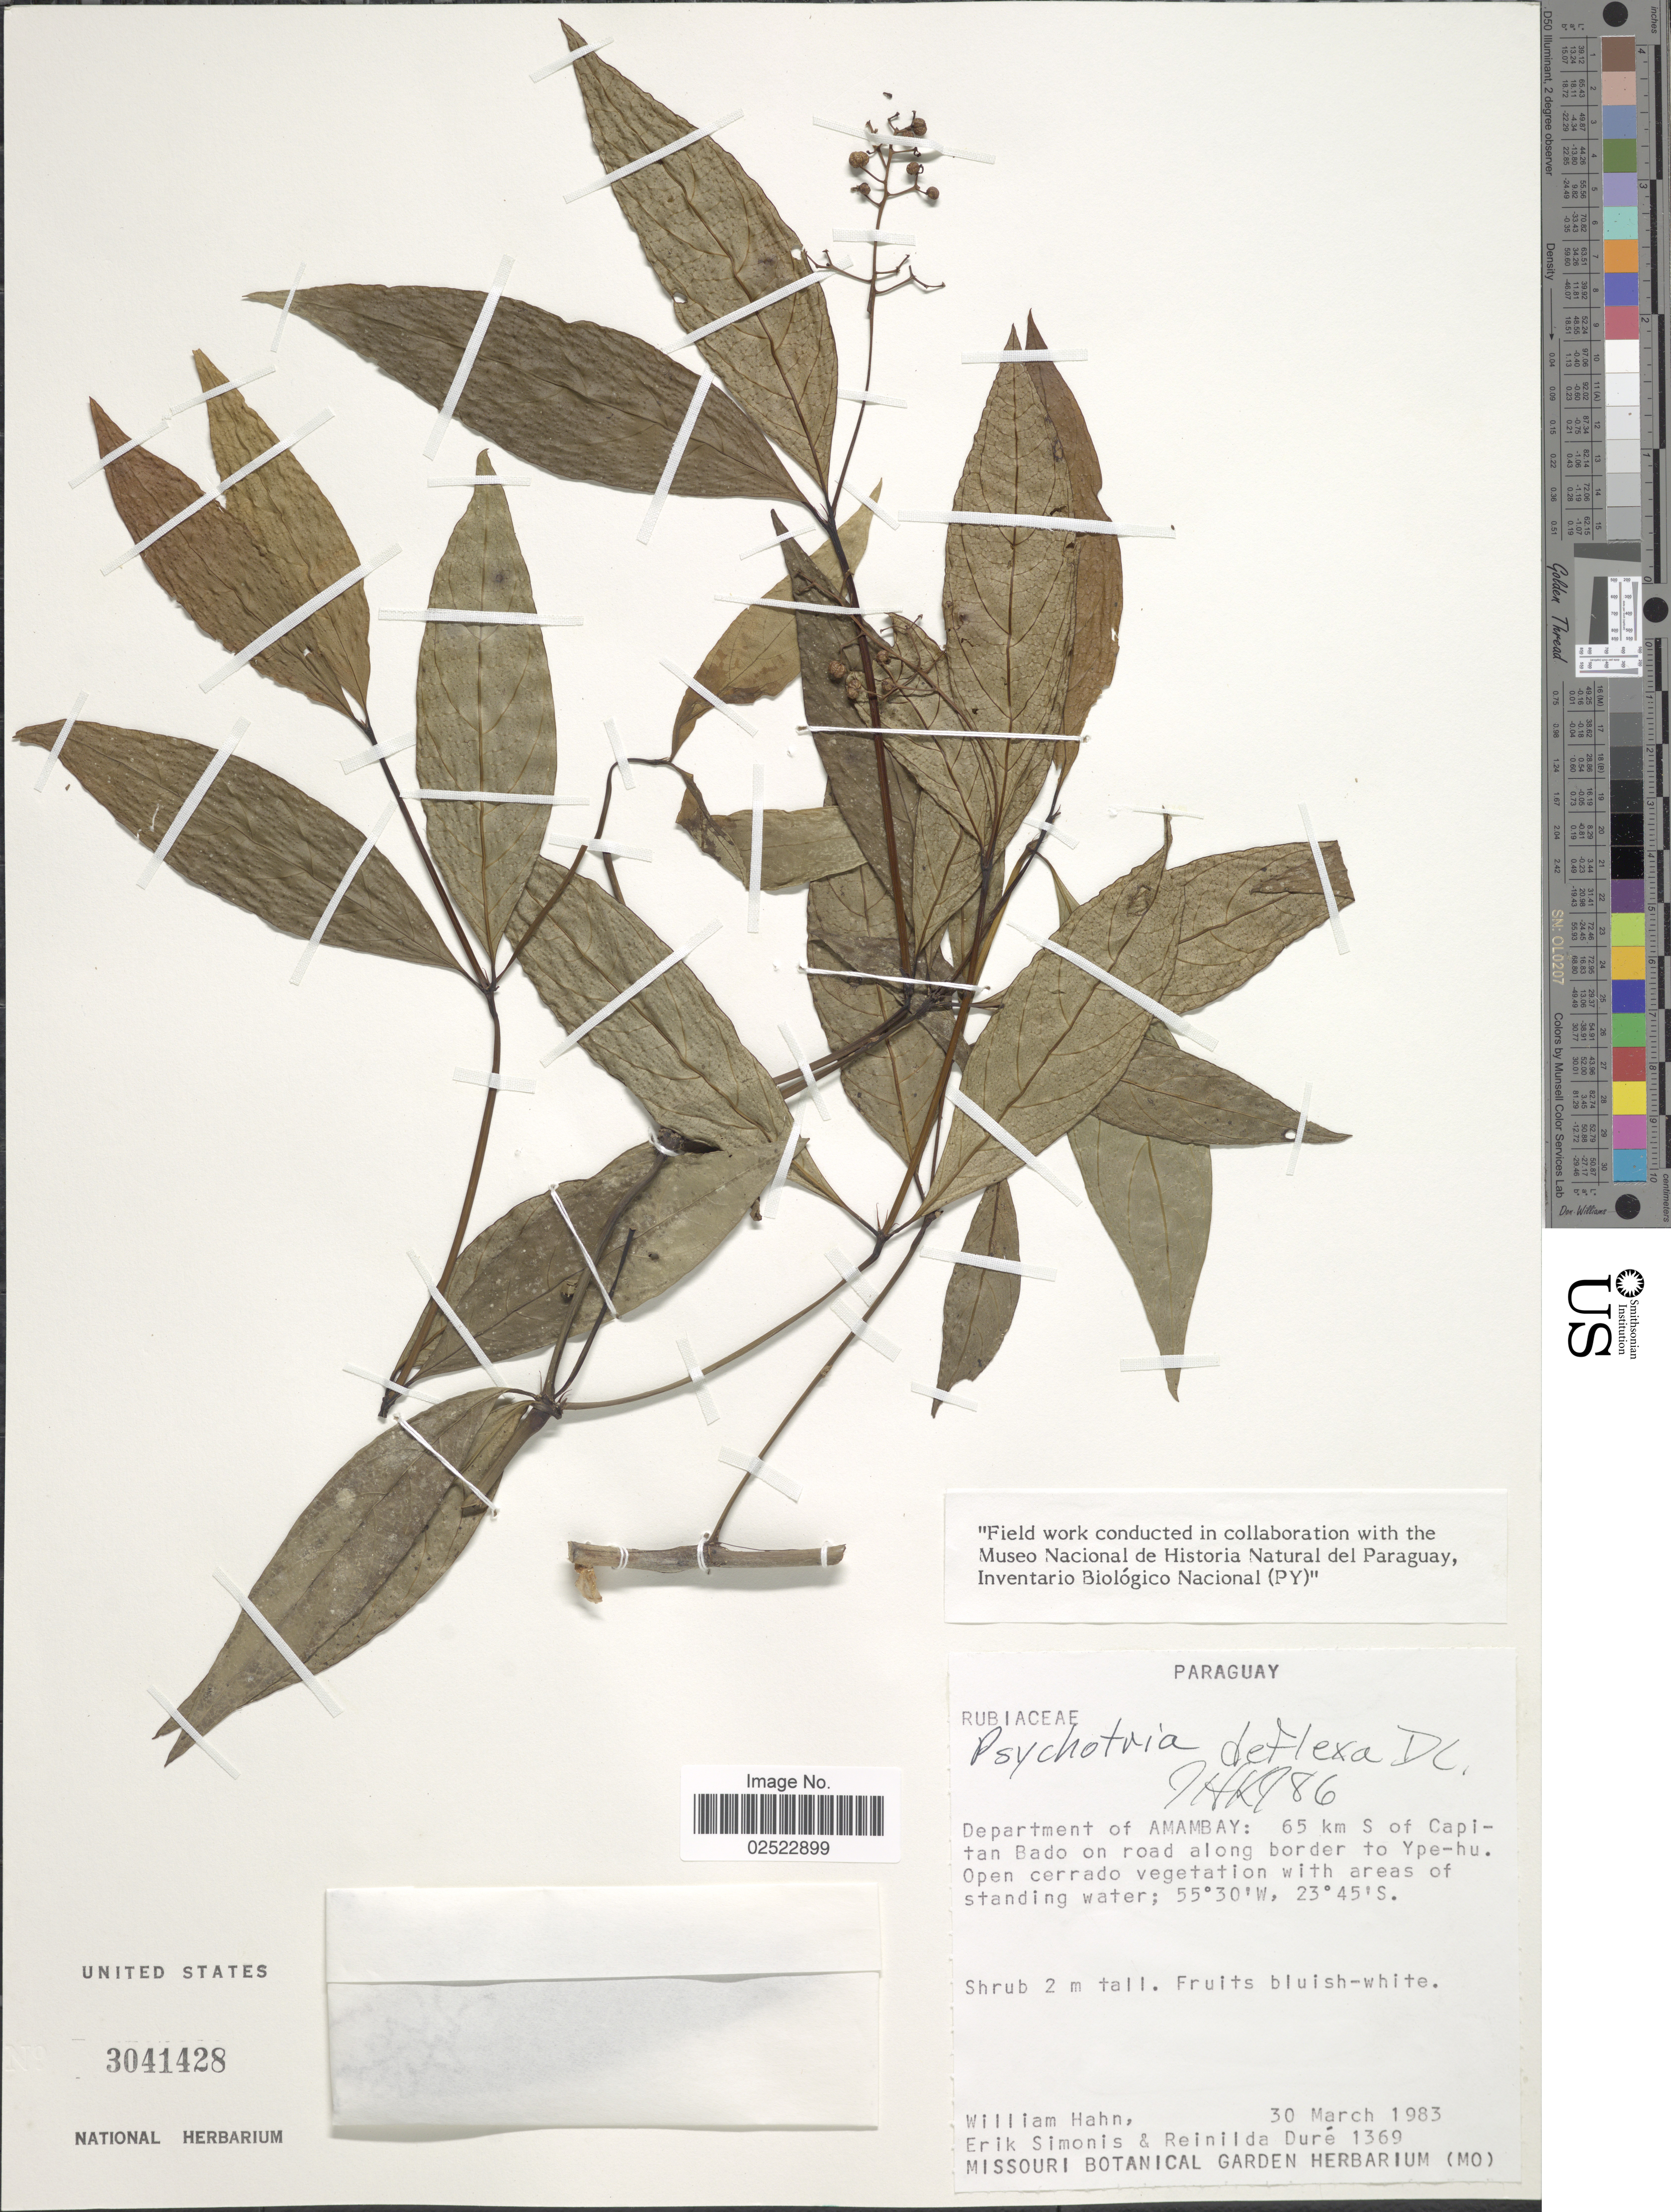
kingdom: Plantae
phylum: Tracheophyta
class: Magnoliopsida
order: Gentianales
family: Rubiaceae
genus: Psychotria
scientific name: Psychotria deflexa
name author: DC.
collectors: W. J. Hahn, E. Simonis & R. Duré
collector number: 1369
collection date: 1983-03-30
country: Paraguay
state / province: Amambay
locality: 65 km S of Capitan Bado on road along border to Ype-hu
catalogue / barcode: US 3041428